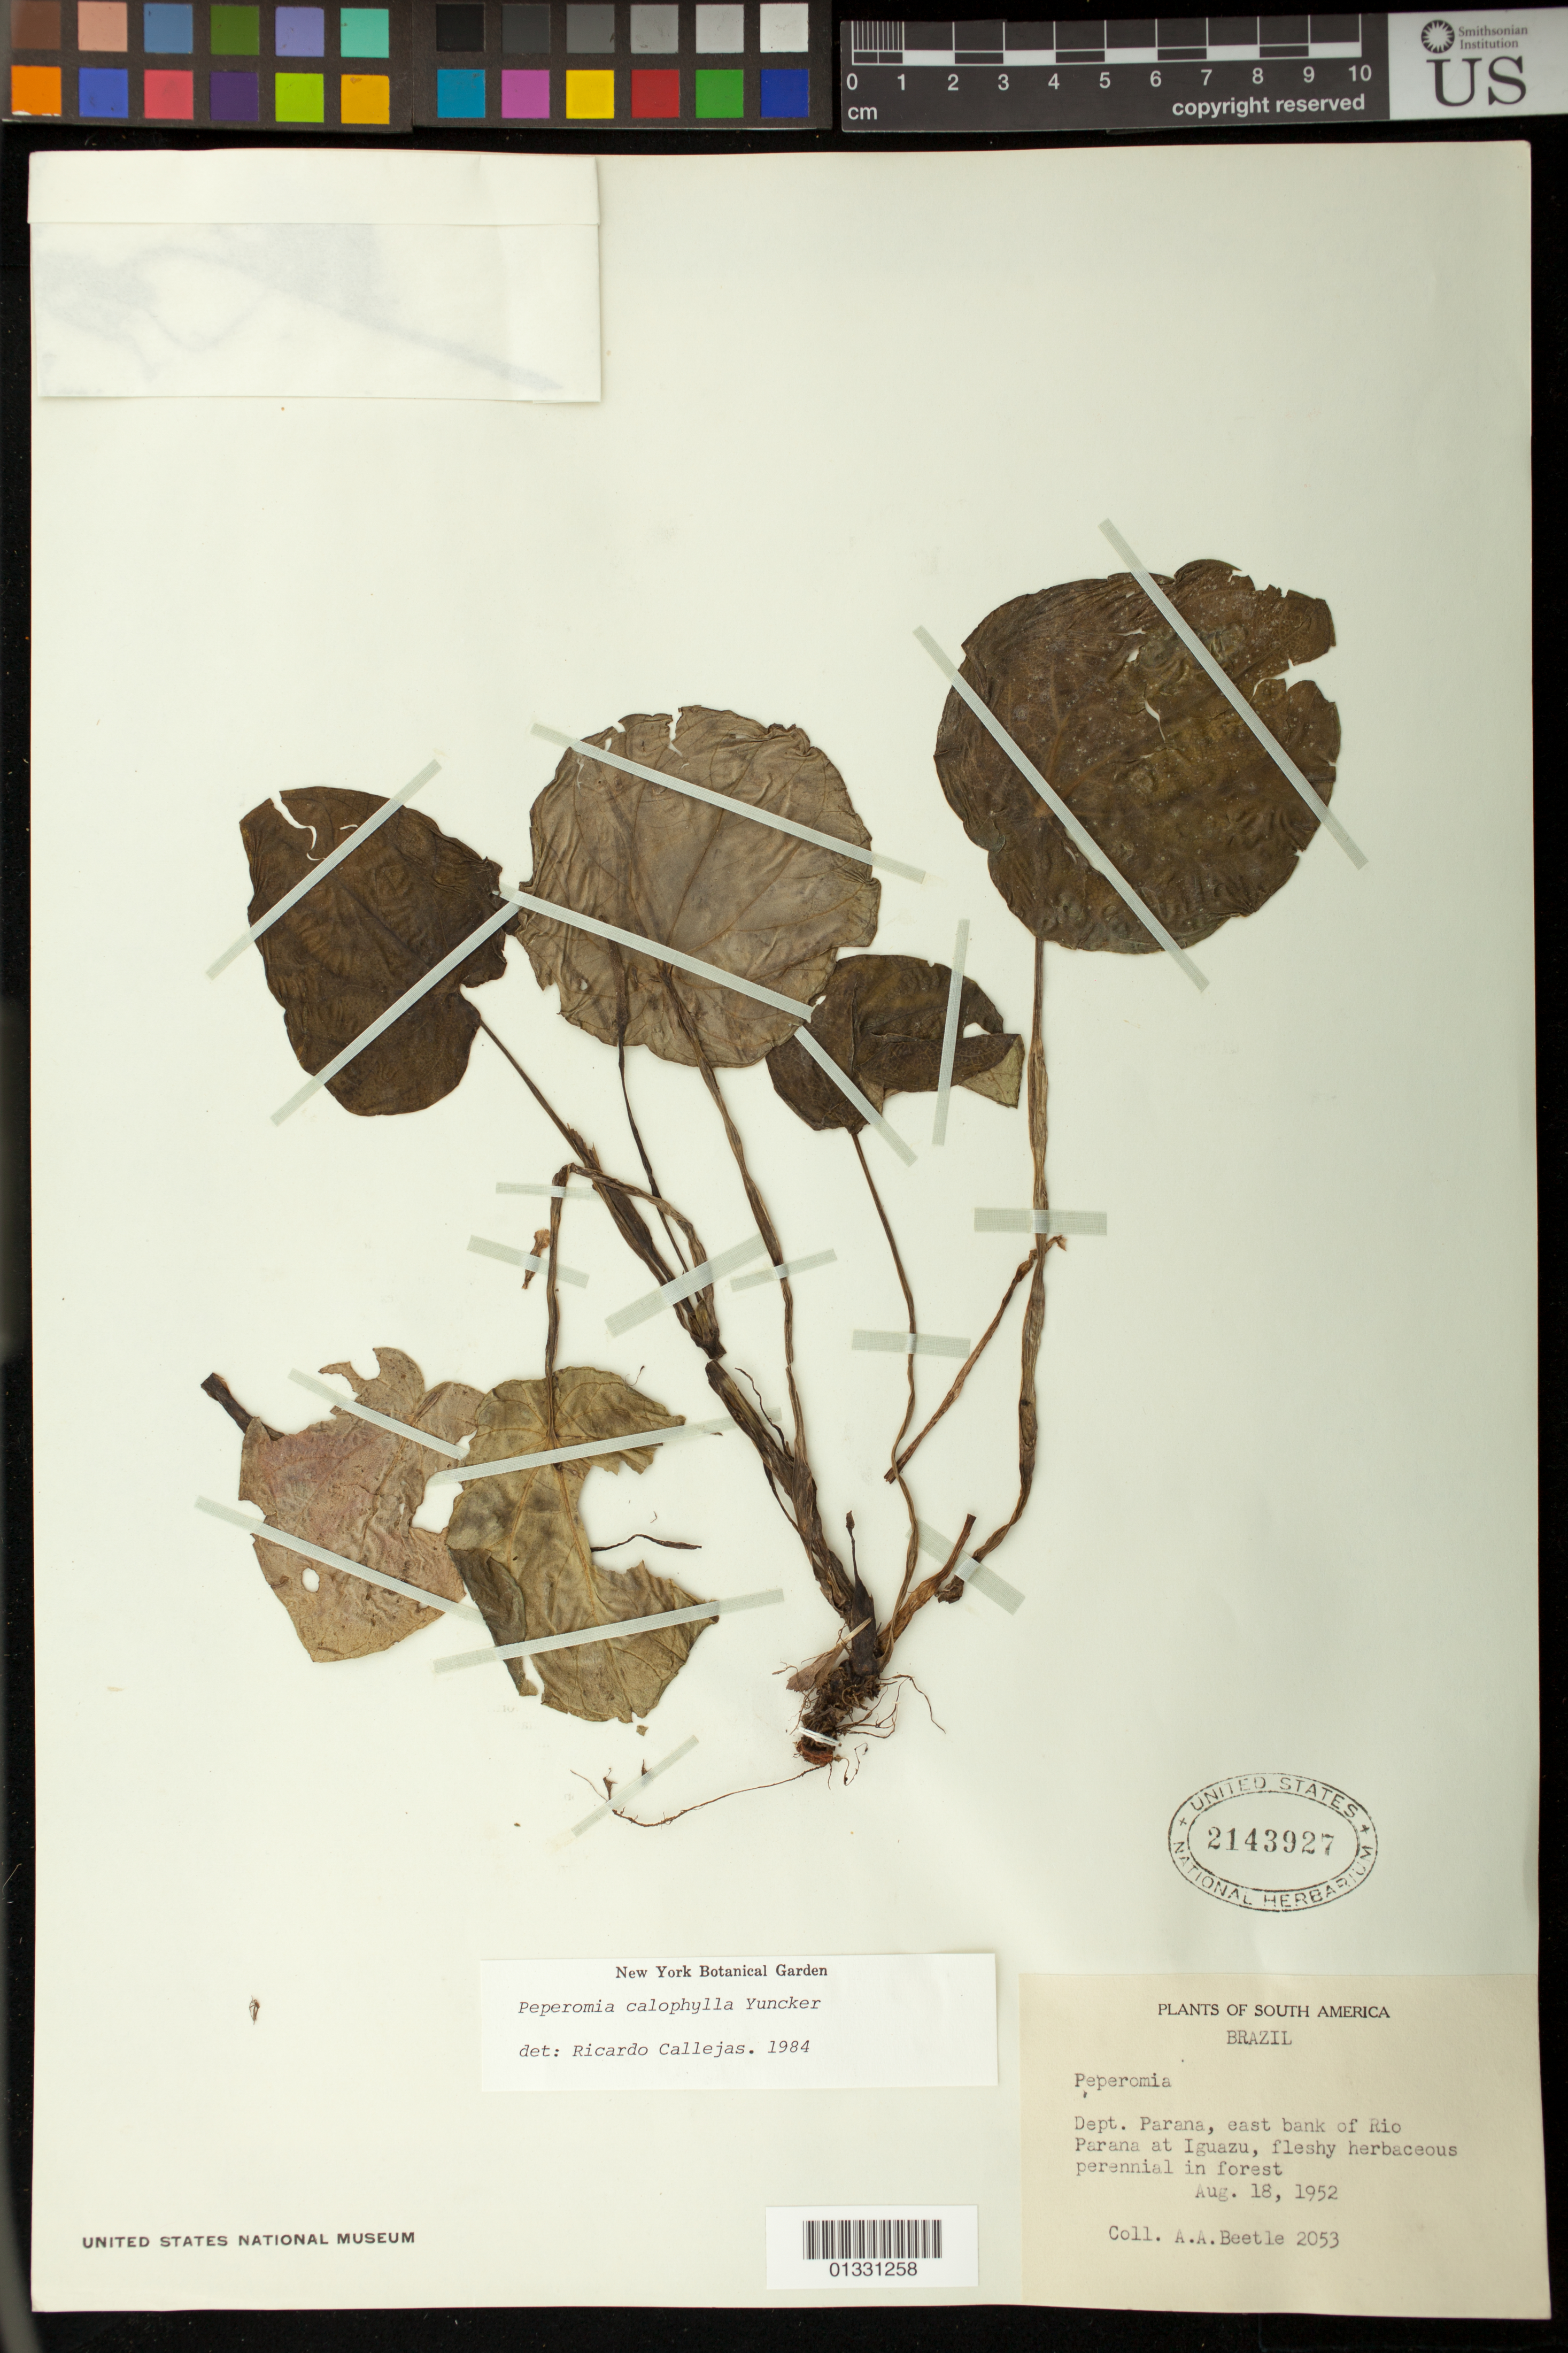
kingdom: Plantae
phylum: Tracheophyta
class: Magnoliopsida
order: Piperales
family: Piperaceae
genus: Peperomia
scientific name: Peperomia arifolia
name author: Miq.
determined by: Jiménez, José Estaban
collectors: A. A. Beetle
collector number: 2053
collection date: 1952-08-18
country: Brazil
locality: East bank of Rio Paraná at Iguazu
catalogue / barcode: US 2143927